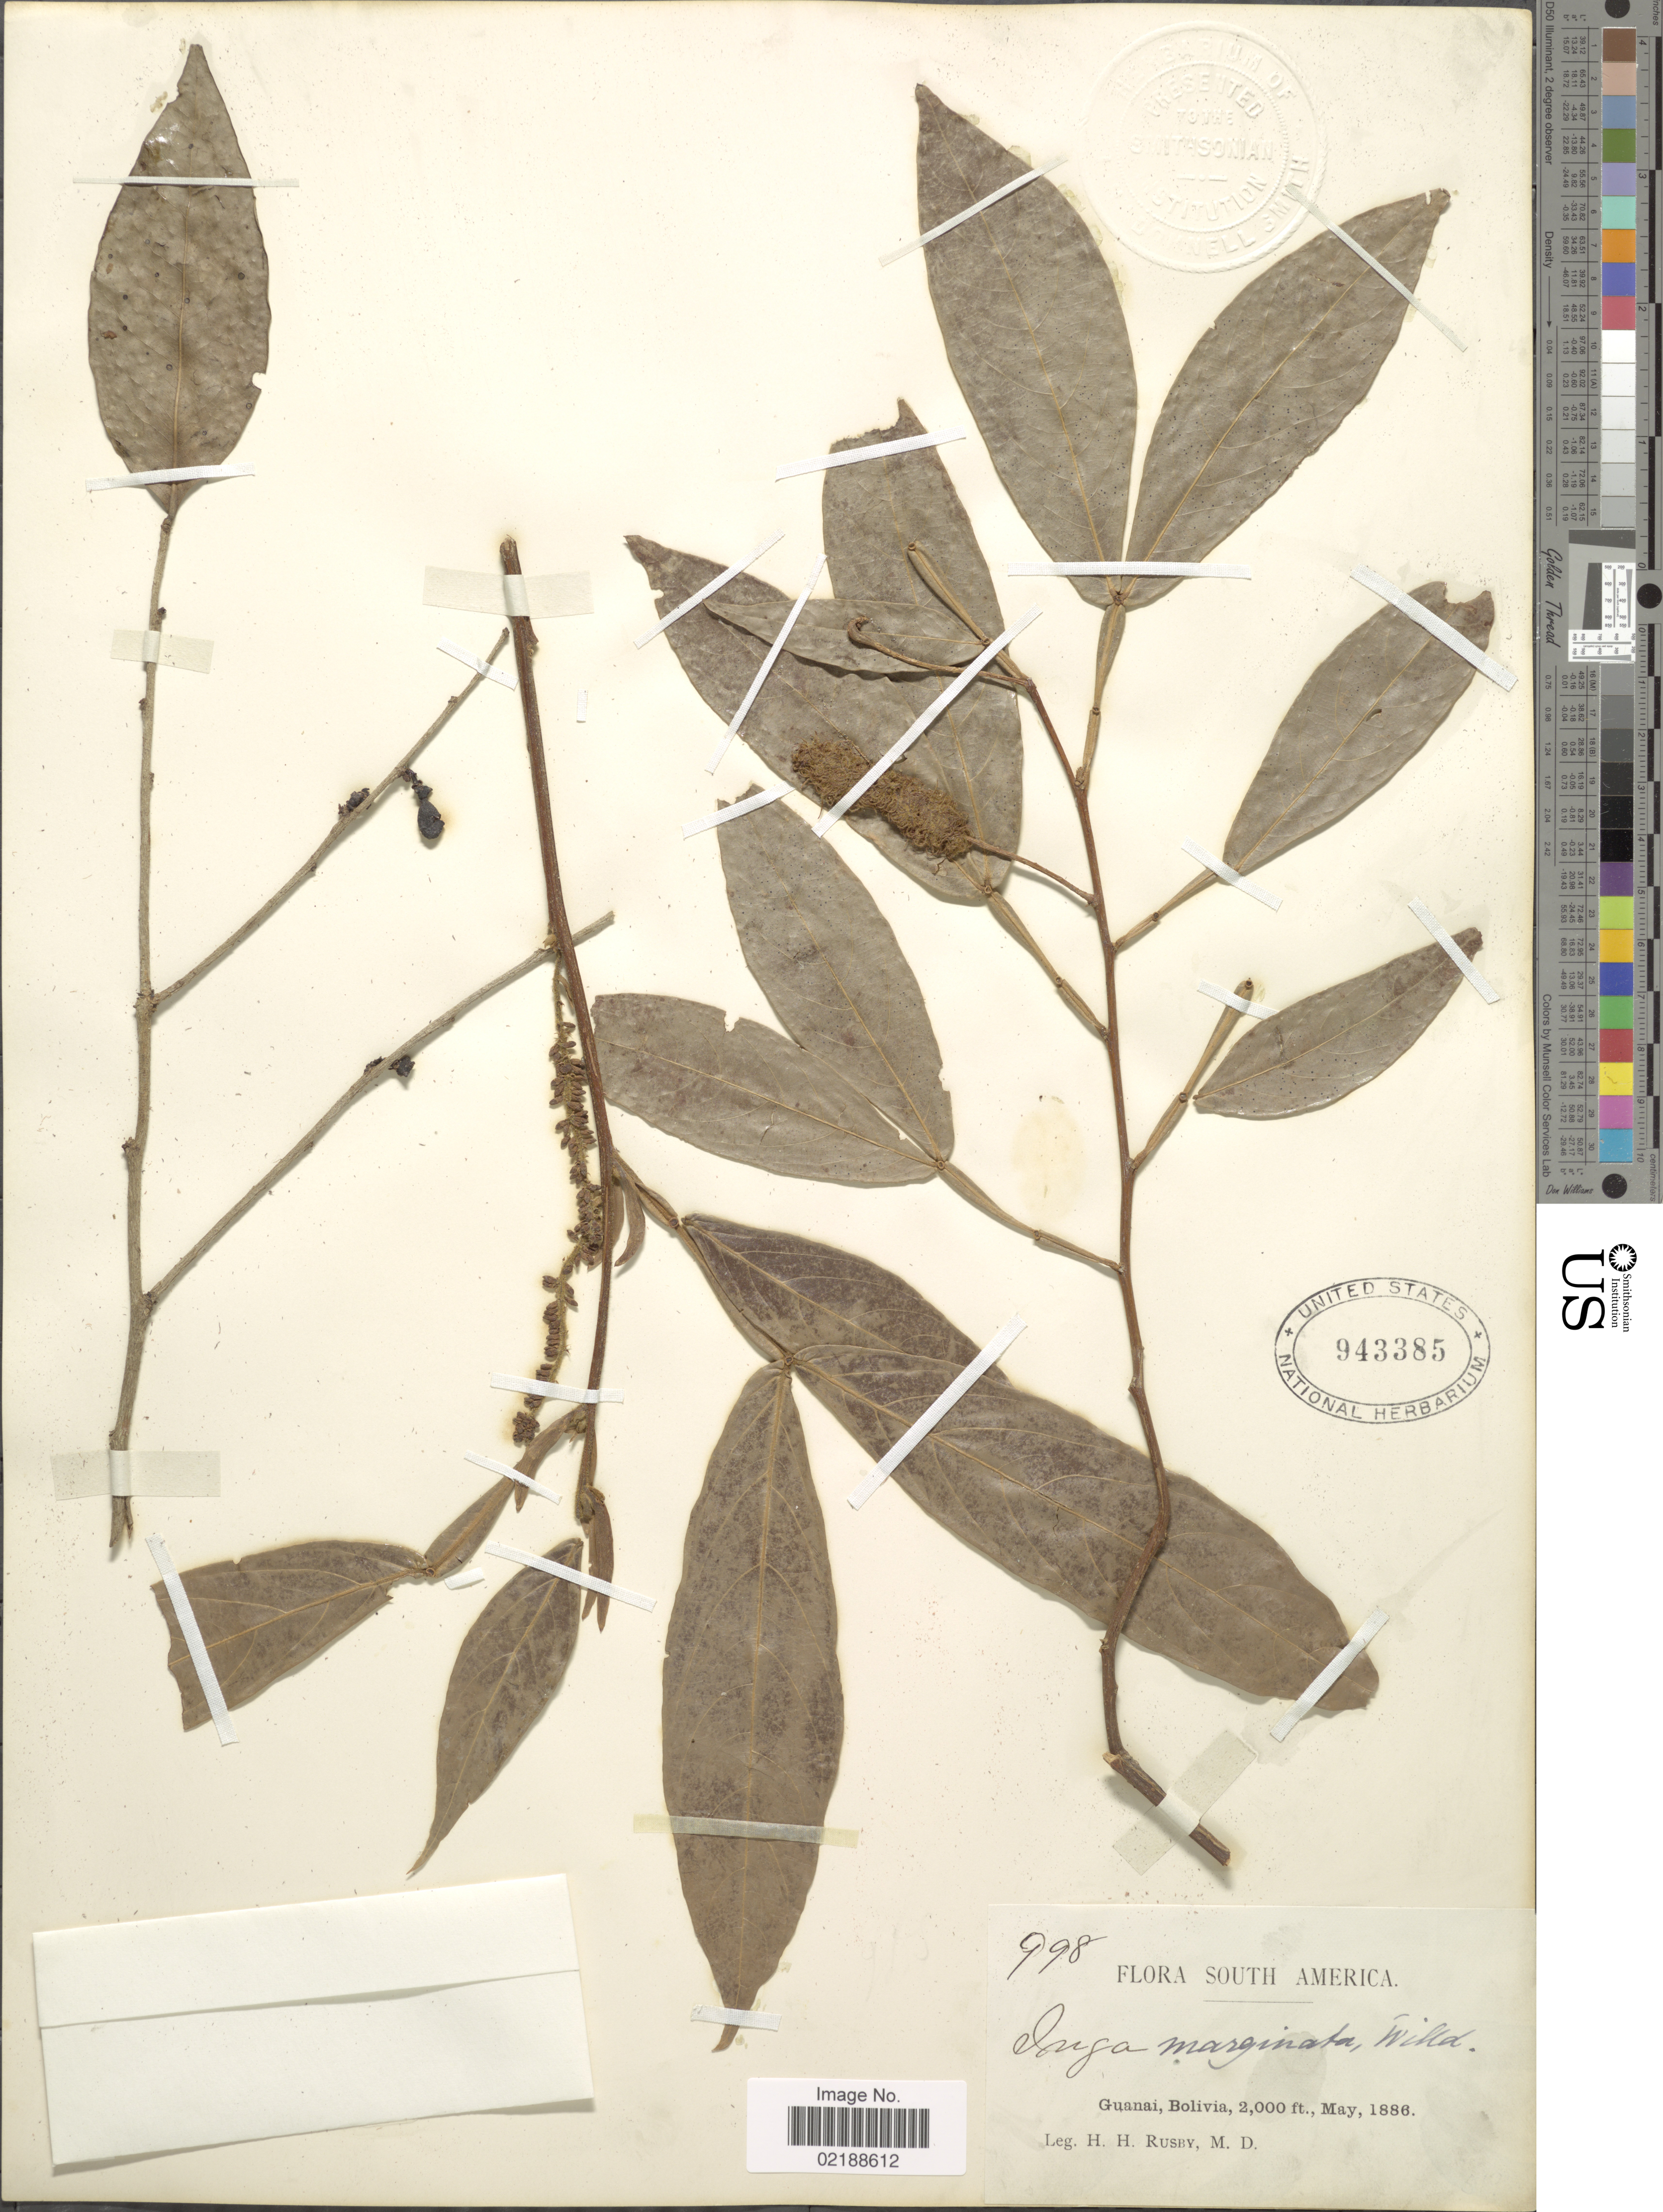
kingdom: Plantae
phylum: Tracheophyta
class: Magnoliopsida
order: Fabales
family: Fabaceae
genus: Inga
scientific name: Inga marginata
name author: Willd.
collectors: H. H. Rusby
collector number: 998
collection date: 1886-05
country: Bolivia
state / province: La Páz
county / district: Larecaja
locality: Guanay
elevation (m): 610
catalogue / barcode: US 943385